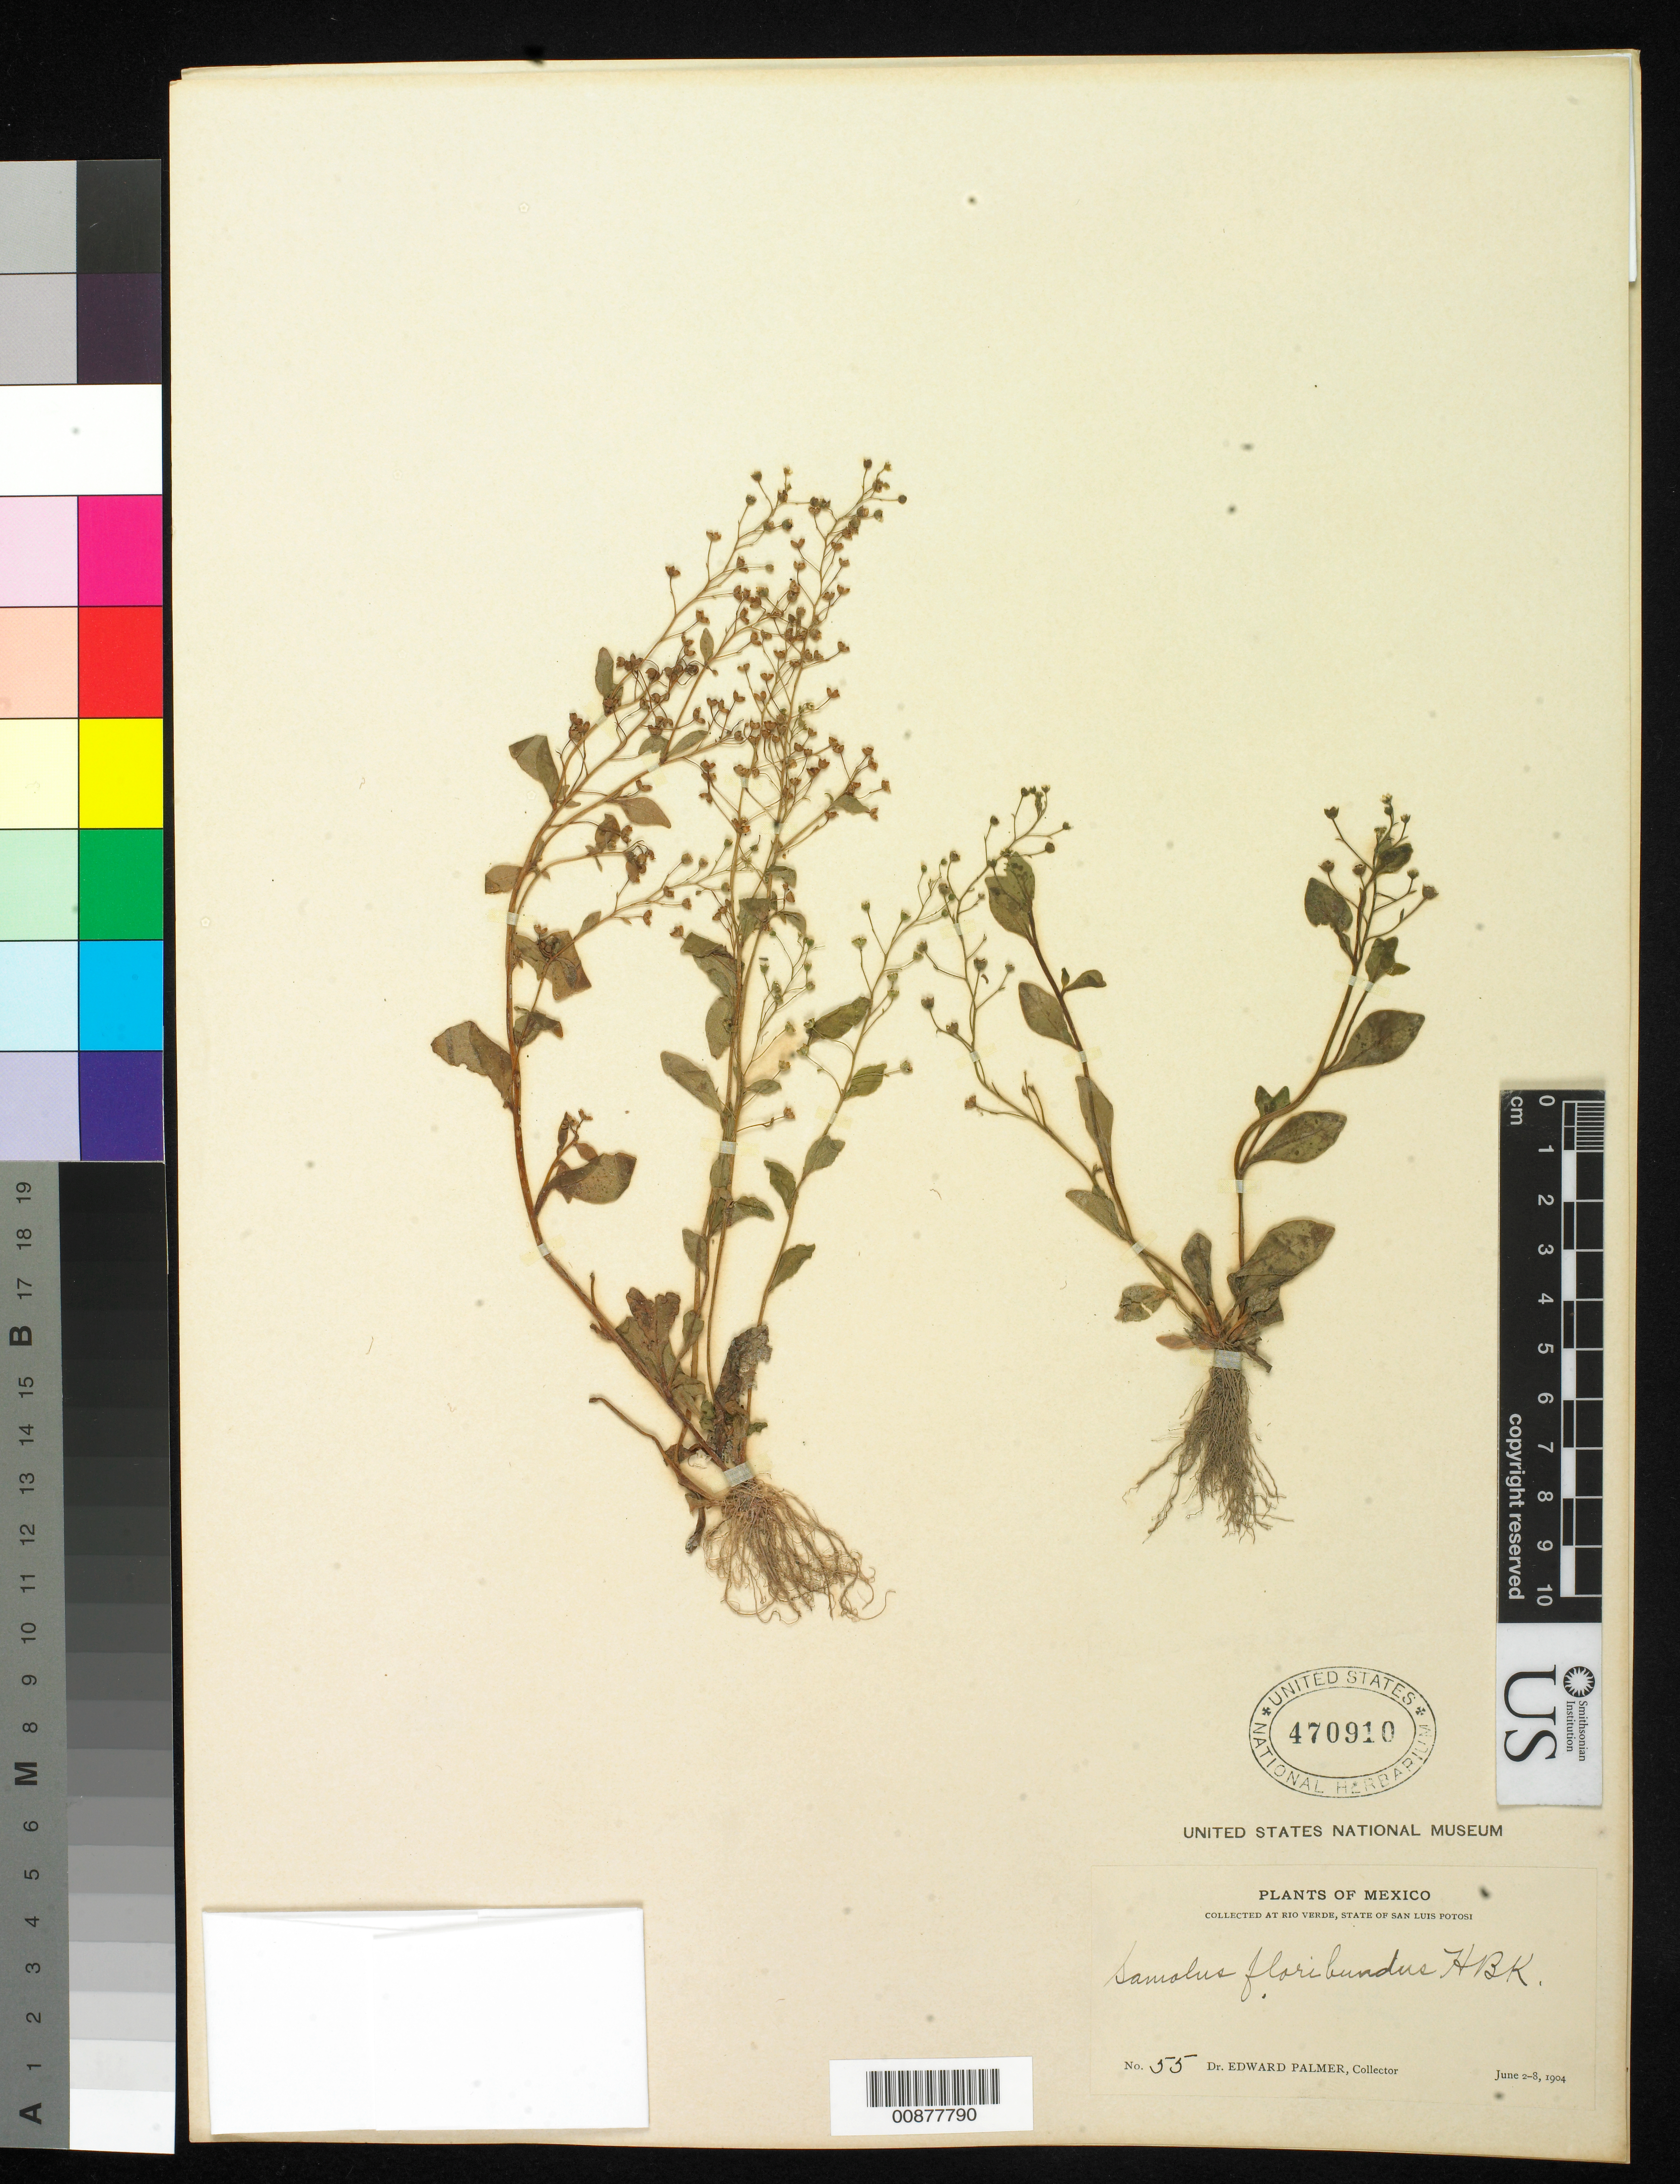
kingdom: Plantae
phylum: Tracheophyta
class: Magnoliopsida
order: Ericales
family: Primulaceae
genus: Samolus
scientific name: Samolus floribundus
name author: Kunth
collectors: E. Palmer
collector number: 55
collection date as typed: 02 Jun 1904 to 08 Jun 1904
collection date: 1904-06-02/1904-06-08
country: Mexico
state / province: San Luis Potosí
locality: Río Verde, San Luis Potosí.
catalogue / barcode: US 470910